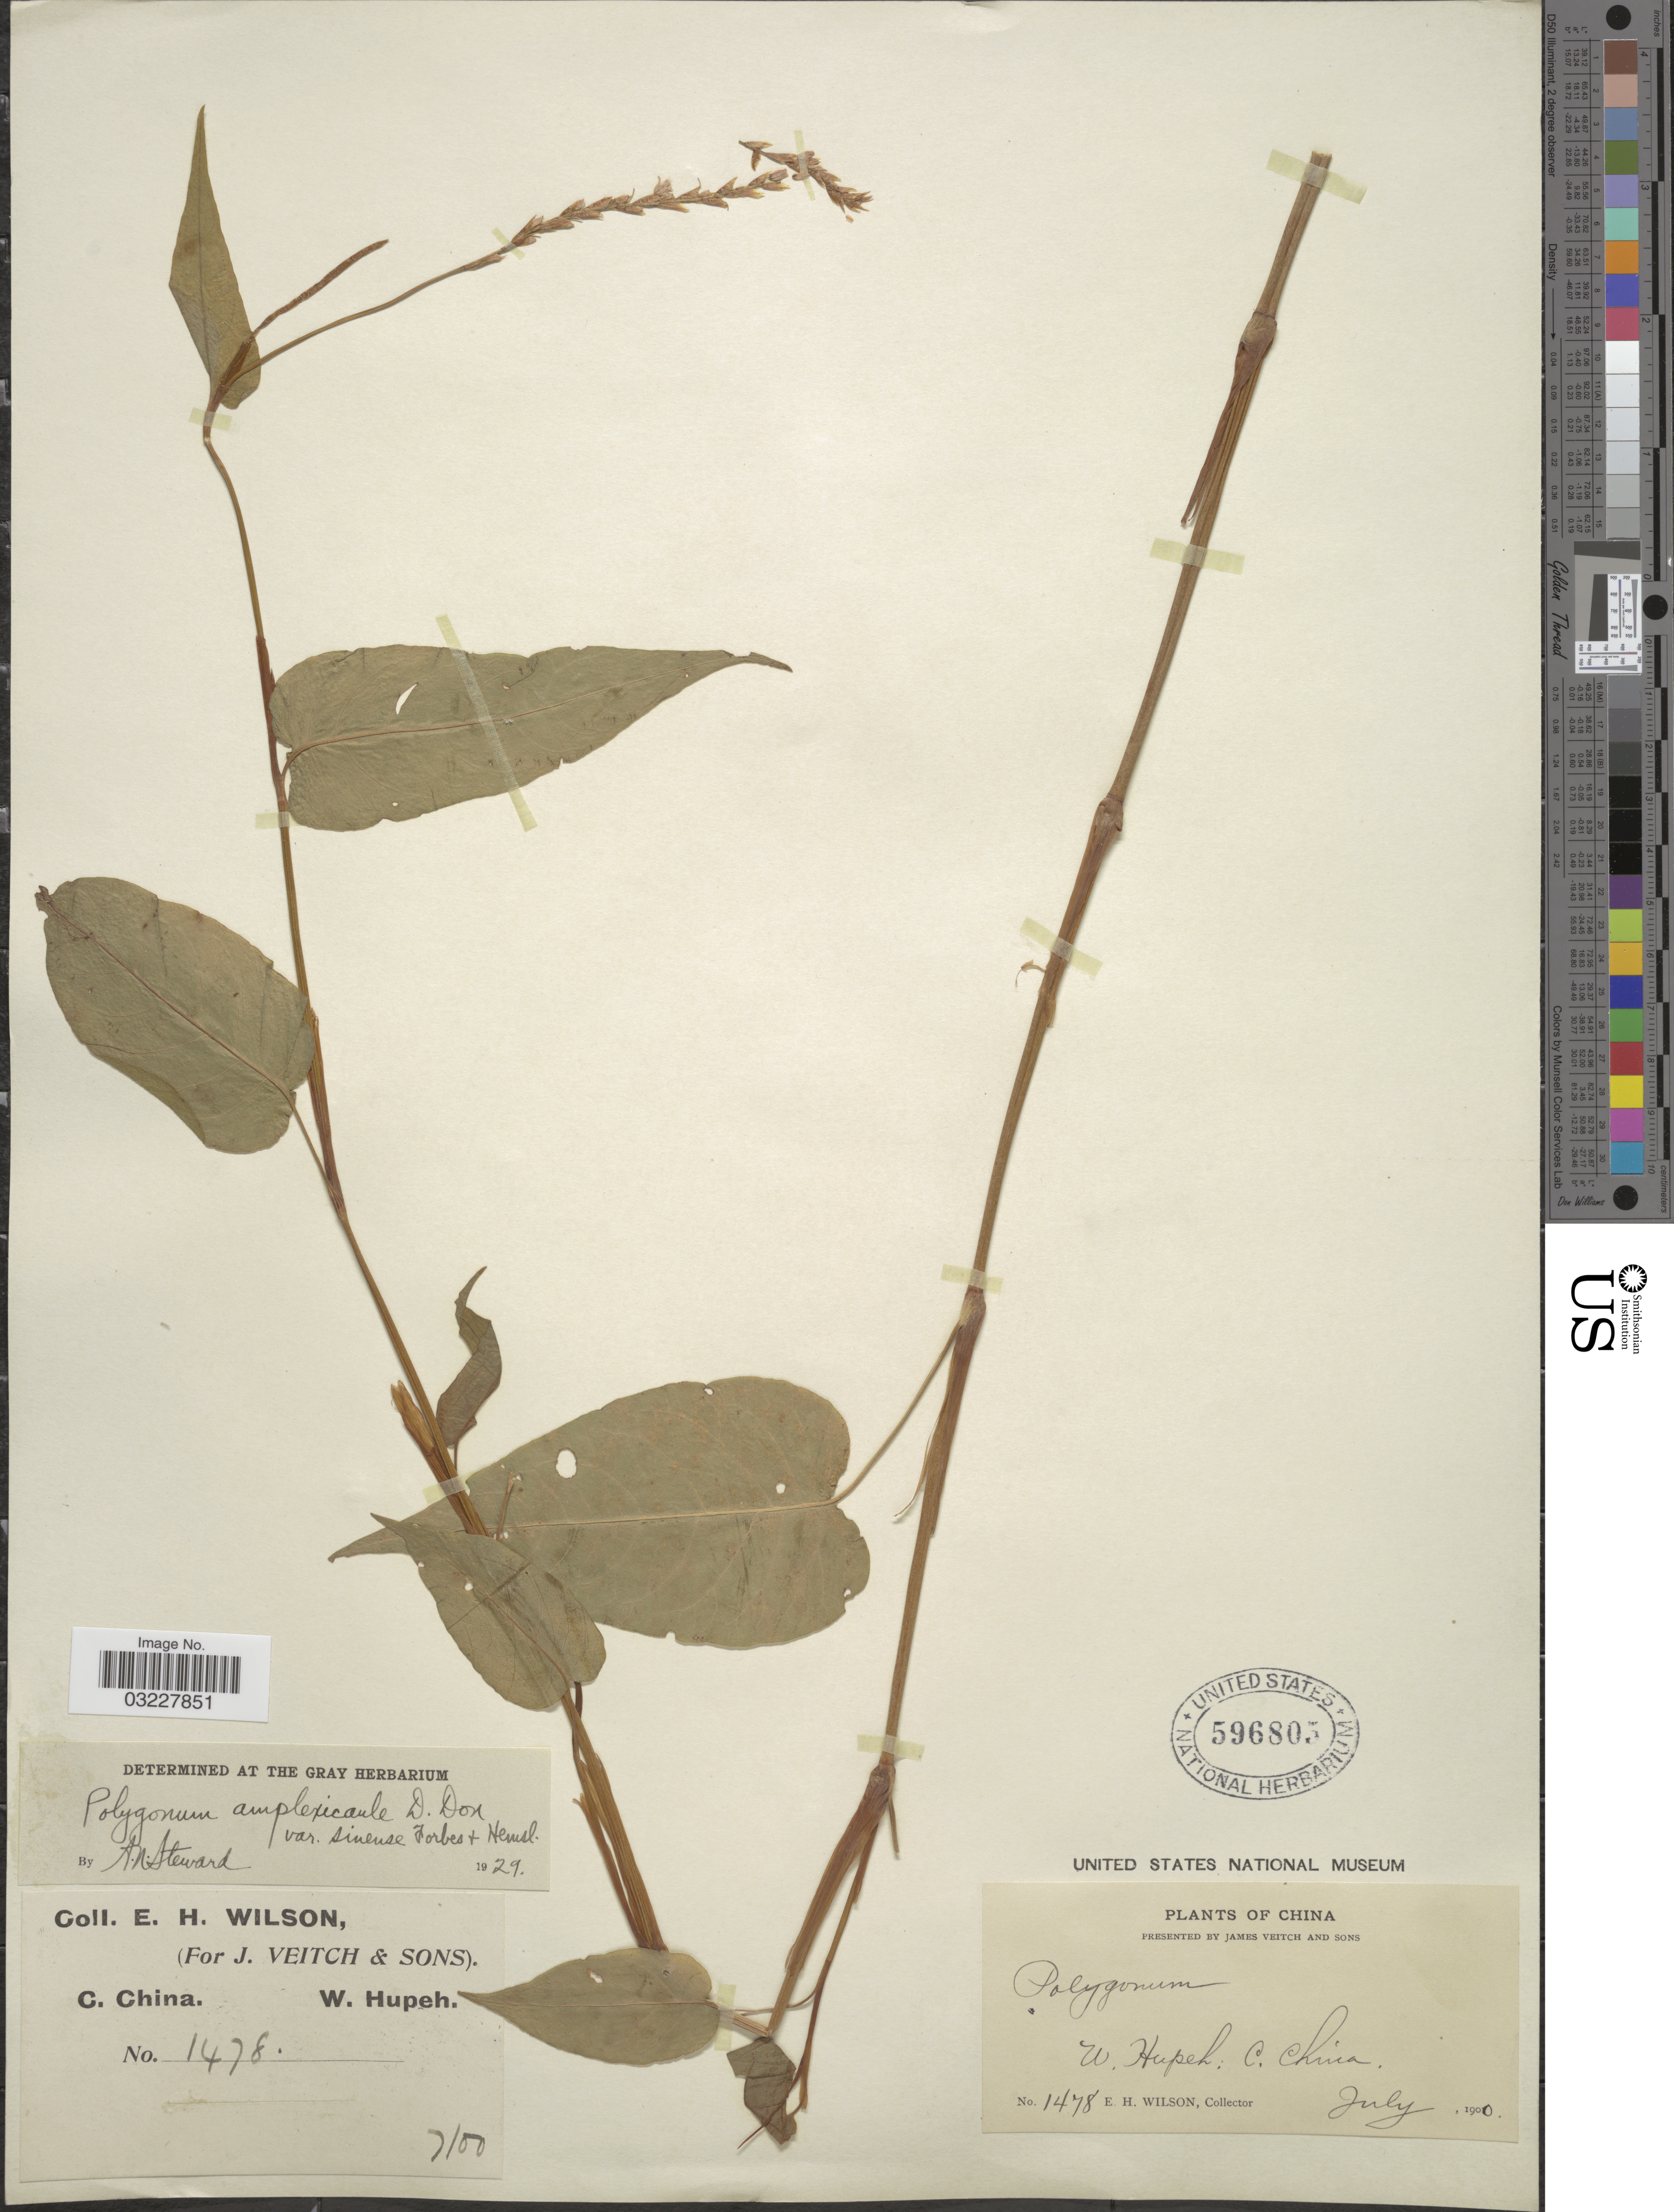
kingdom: Plantae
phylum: Tracheophyta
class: Magnoliopsida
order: Caryophyllales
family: Polygonaceae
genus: Bistorta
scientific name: Bistorta amplexicaulis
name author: (D. Don) Greene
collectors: E. Wilson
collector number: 1478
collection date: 1900-07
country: China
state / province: Hubei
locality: C. China. W. Hupeh.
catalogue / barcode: US 596805